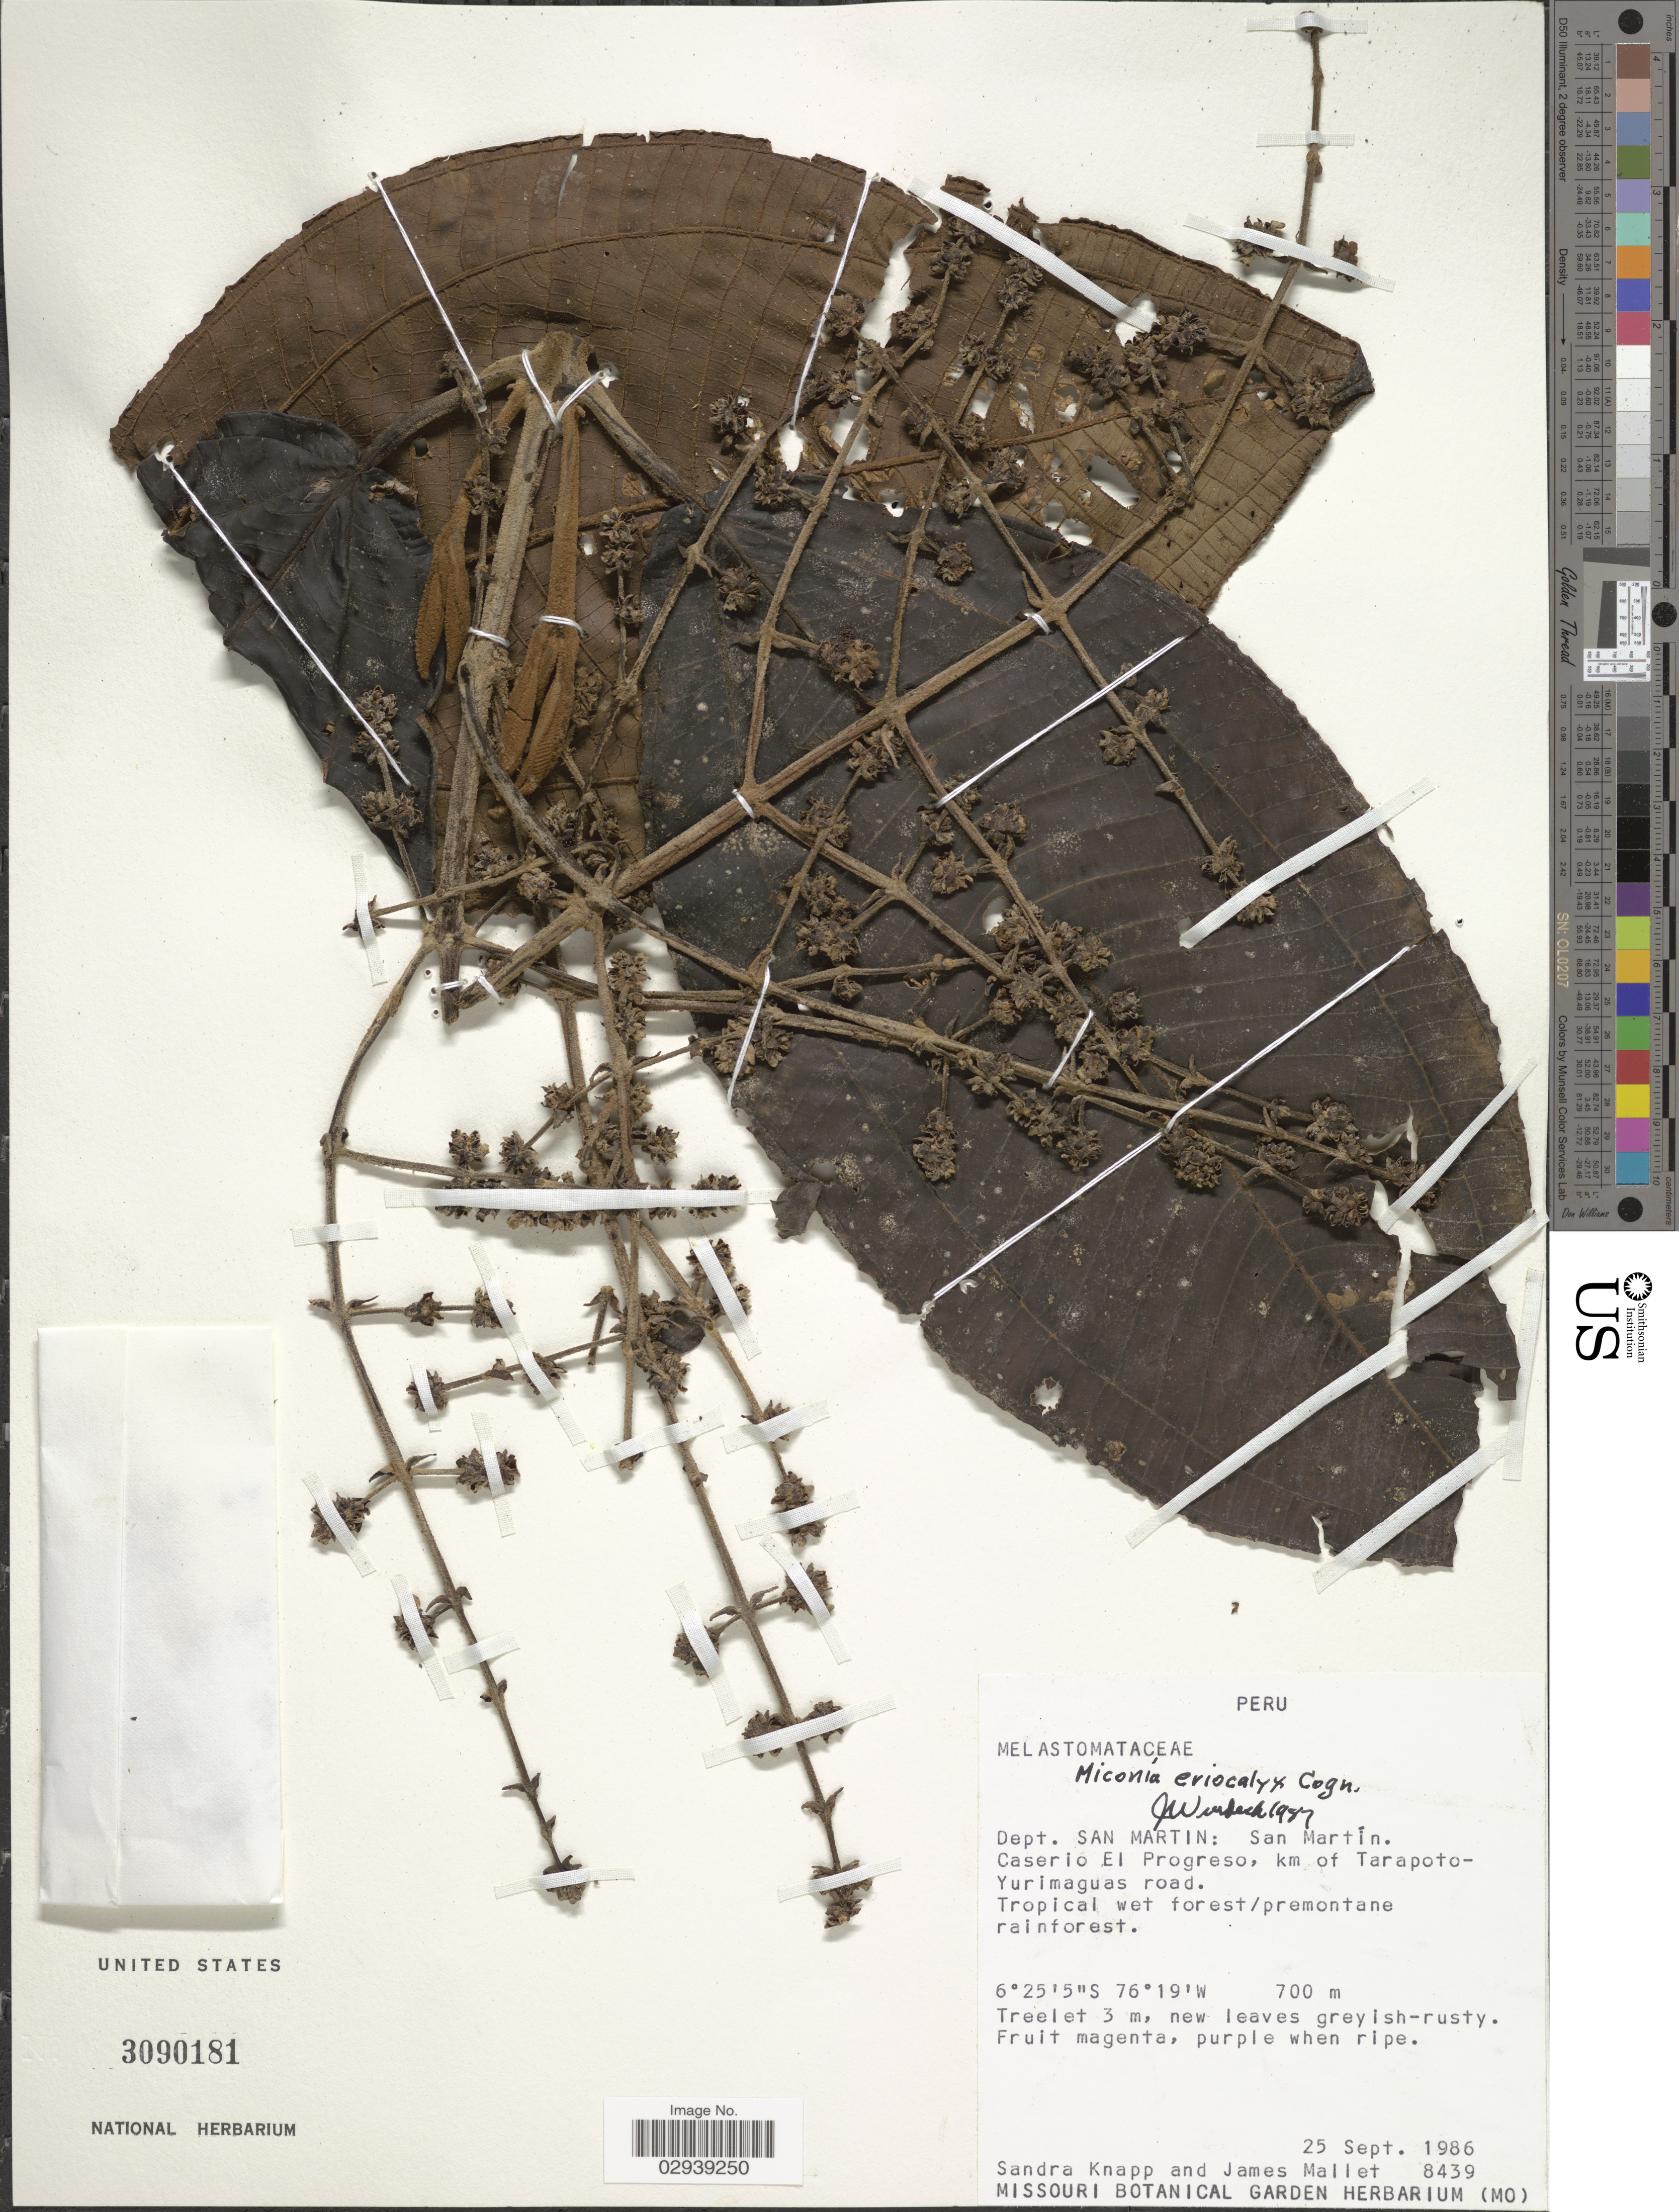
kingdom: Plantae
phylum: Tracheophyta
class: Magnoliopsida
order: Myrtales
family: Melastomataceae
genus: Miconia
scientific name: Miconia eriocalyx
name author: Cogn.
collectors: S. Knapp & J. Mallet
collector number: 8439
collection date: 1986-09-25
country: Peru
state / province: San Martín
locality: Dept. San Martin: San Martín. Caserio El Progreso, km of Tarapoto-Yurimaguas road.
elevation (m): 700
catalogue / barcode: US 3090181